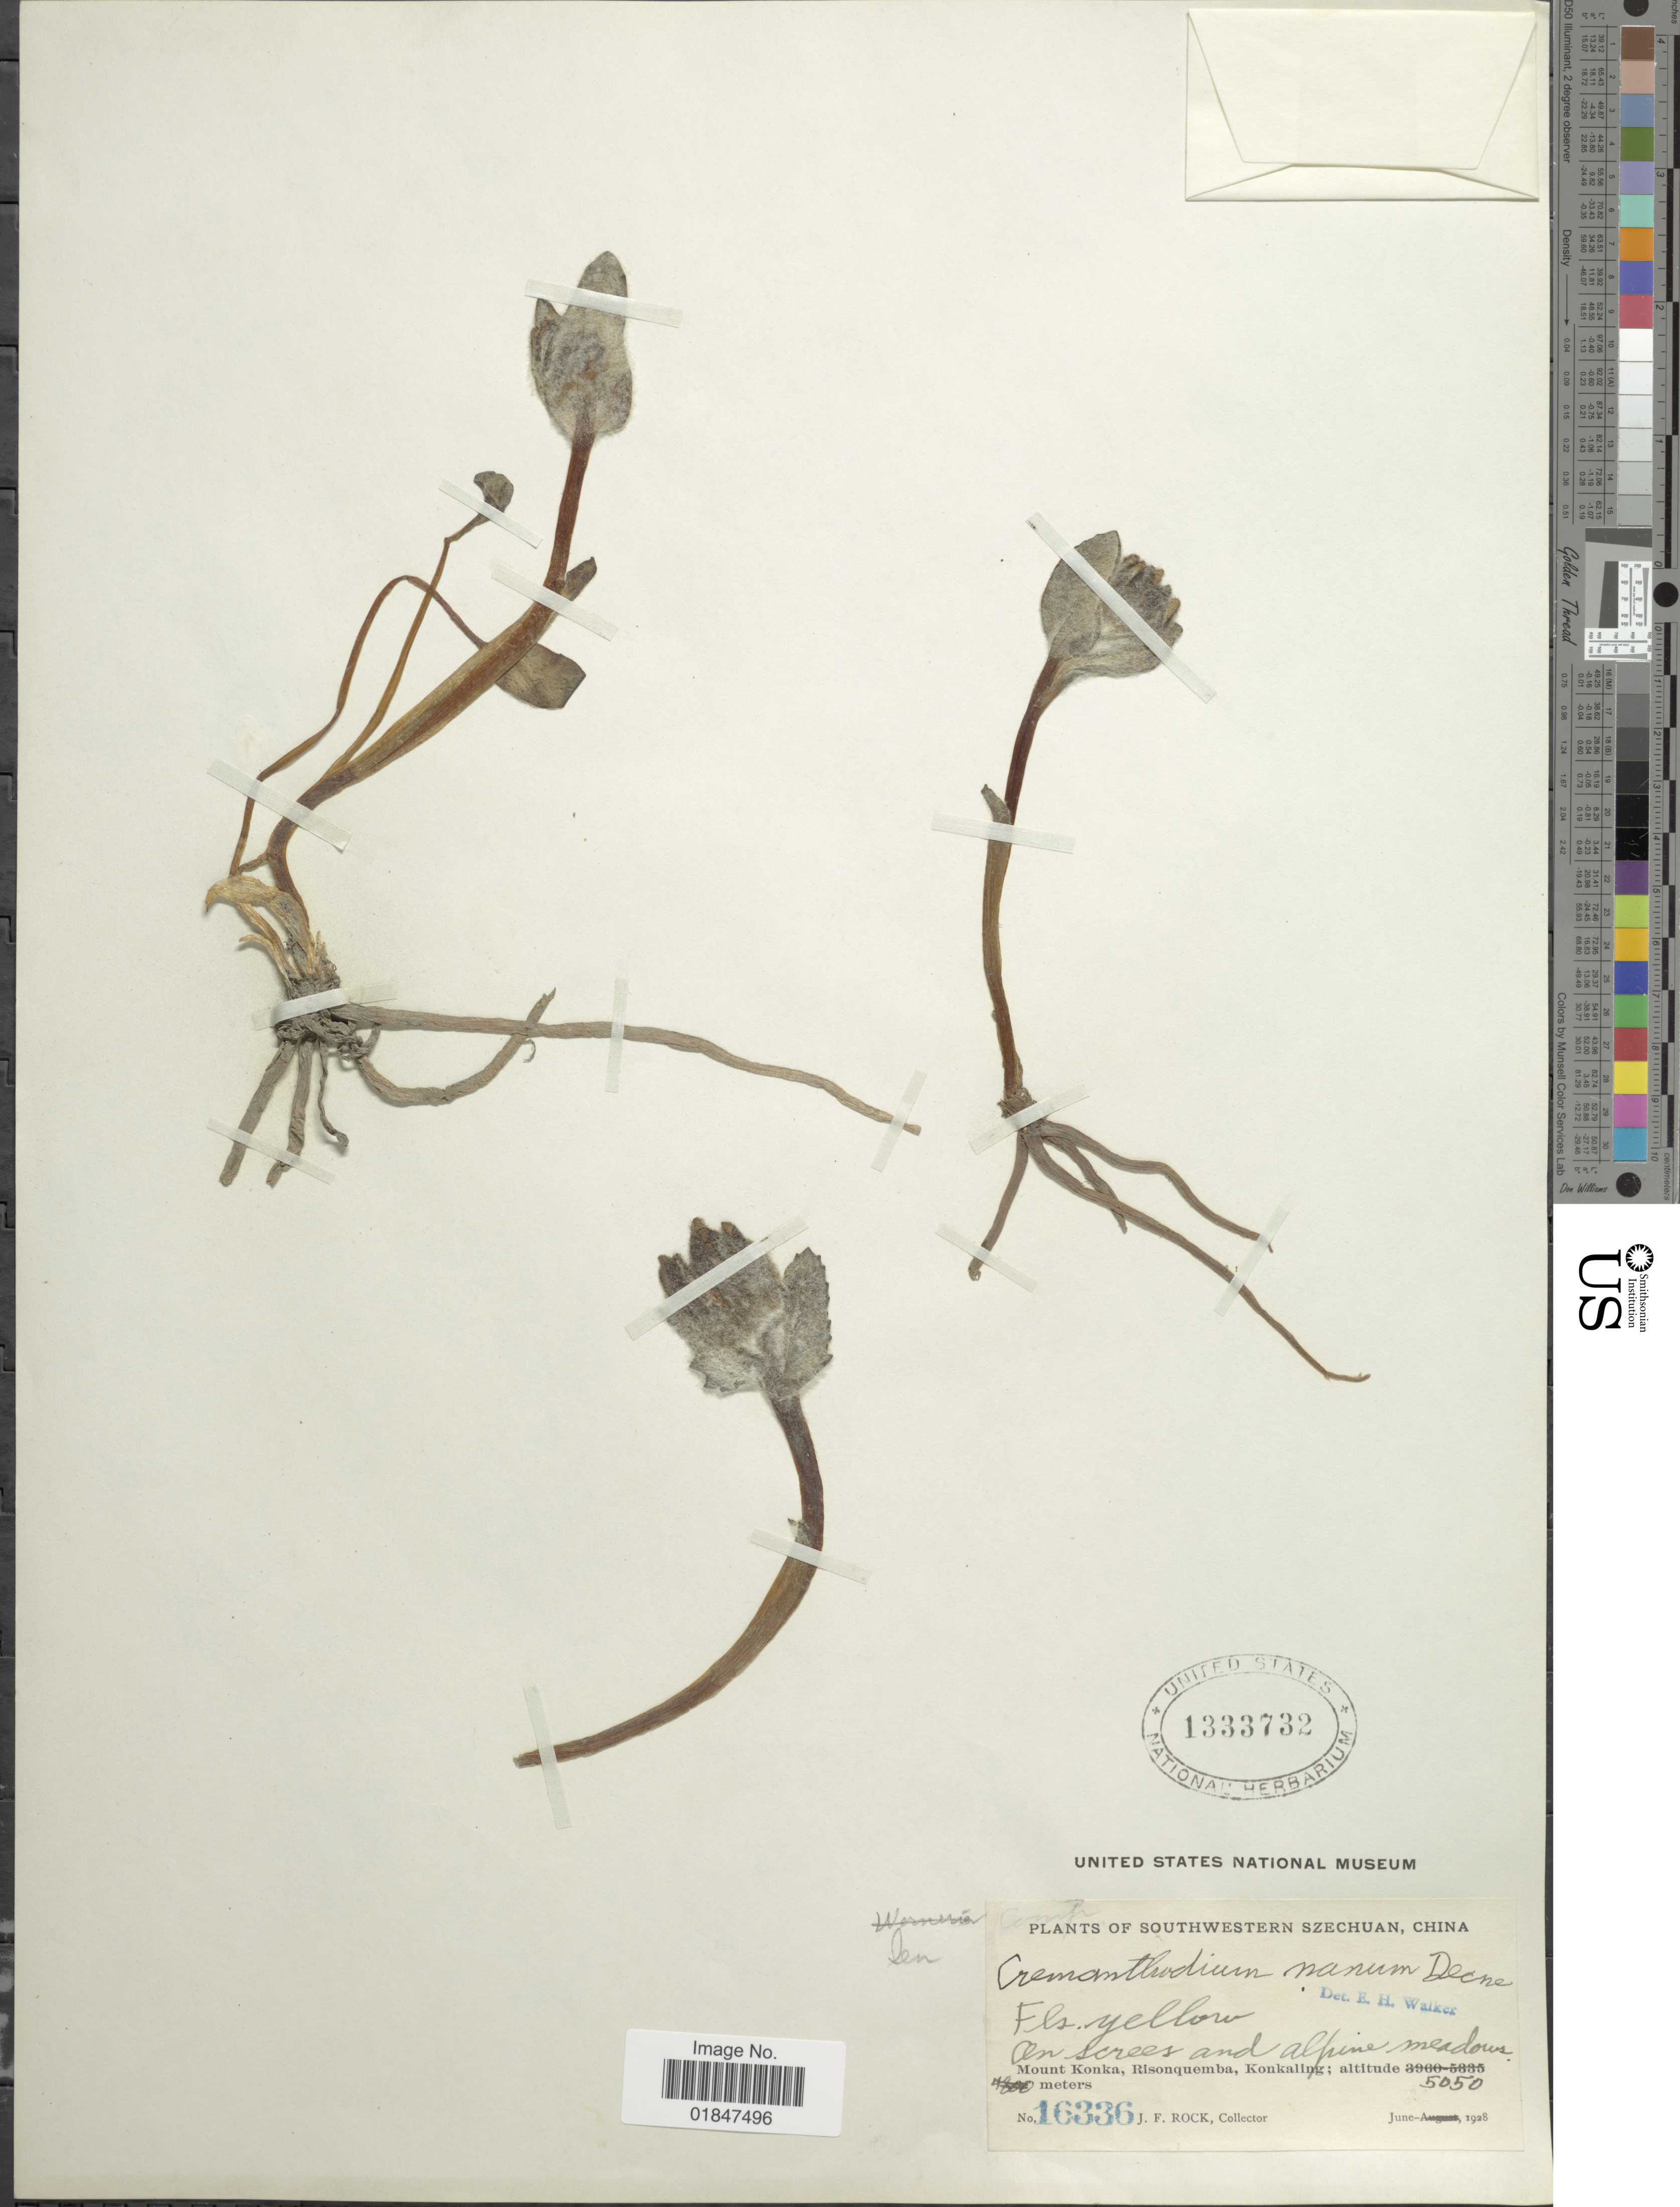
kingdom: Plantae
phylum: Tracheophyta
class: Magnoliopsida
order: Asterales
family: Asteraceae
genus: Cremanthodium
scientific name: Cremanthodium nanum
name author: (Decne.) W.W. Sm.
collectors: J. Rock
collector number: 16336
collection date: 1928-06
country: China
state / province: Sichuan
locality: Southwestern Szechuan, Mount Konka, Risonquemba, Konkaling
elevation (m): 5050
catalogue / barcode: US 1333732